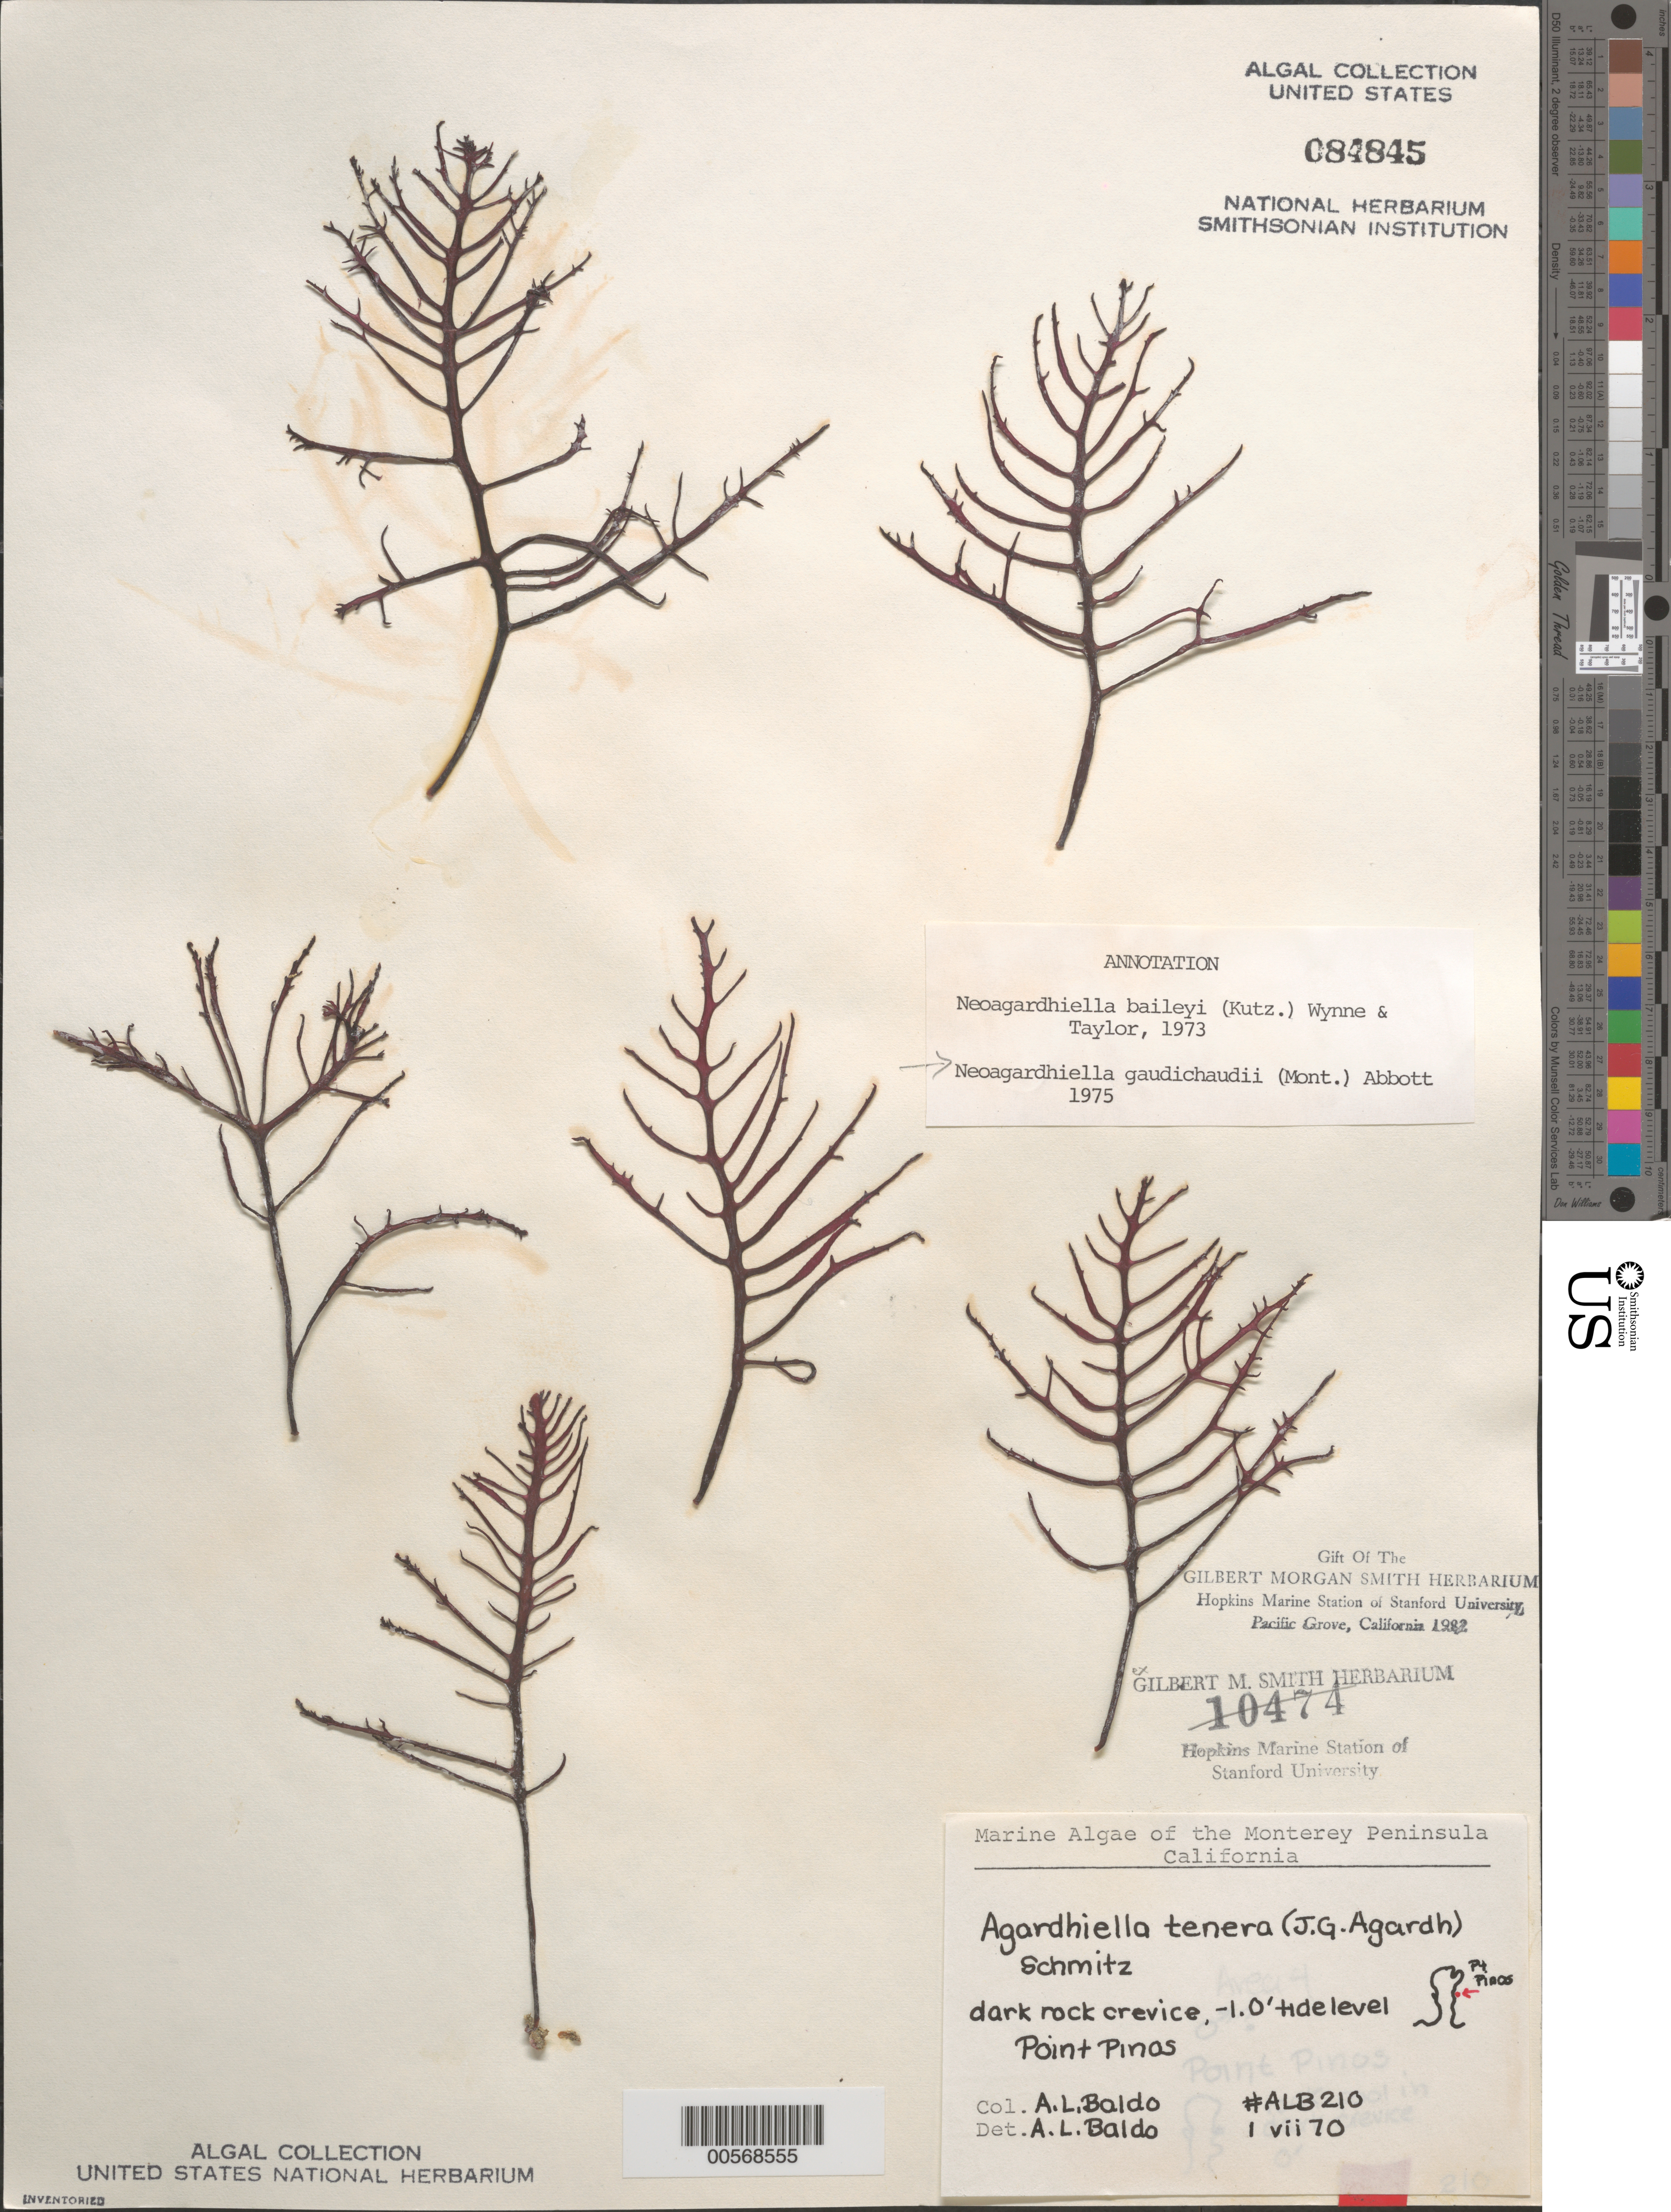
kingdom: Plantae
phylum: Rhodophyta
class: Florideophyceae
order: Gigartinales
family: Solieriaceae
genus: Sarcodiotheca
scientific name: Sarcodiotheca gaudichaudii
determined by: Algae name updating Project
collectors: A. Baldo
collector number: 210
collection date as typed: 01 Jul 1970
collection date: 1970-07-01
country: United States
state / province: California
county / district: Monterey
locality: Point Pinos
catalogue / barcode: US 84845